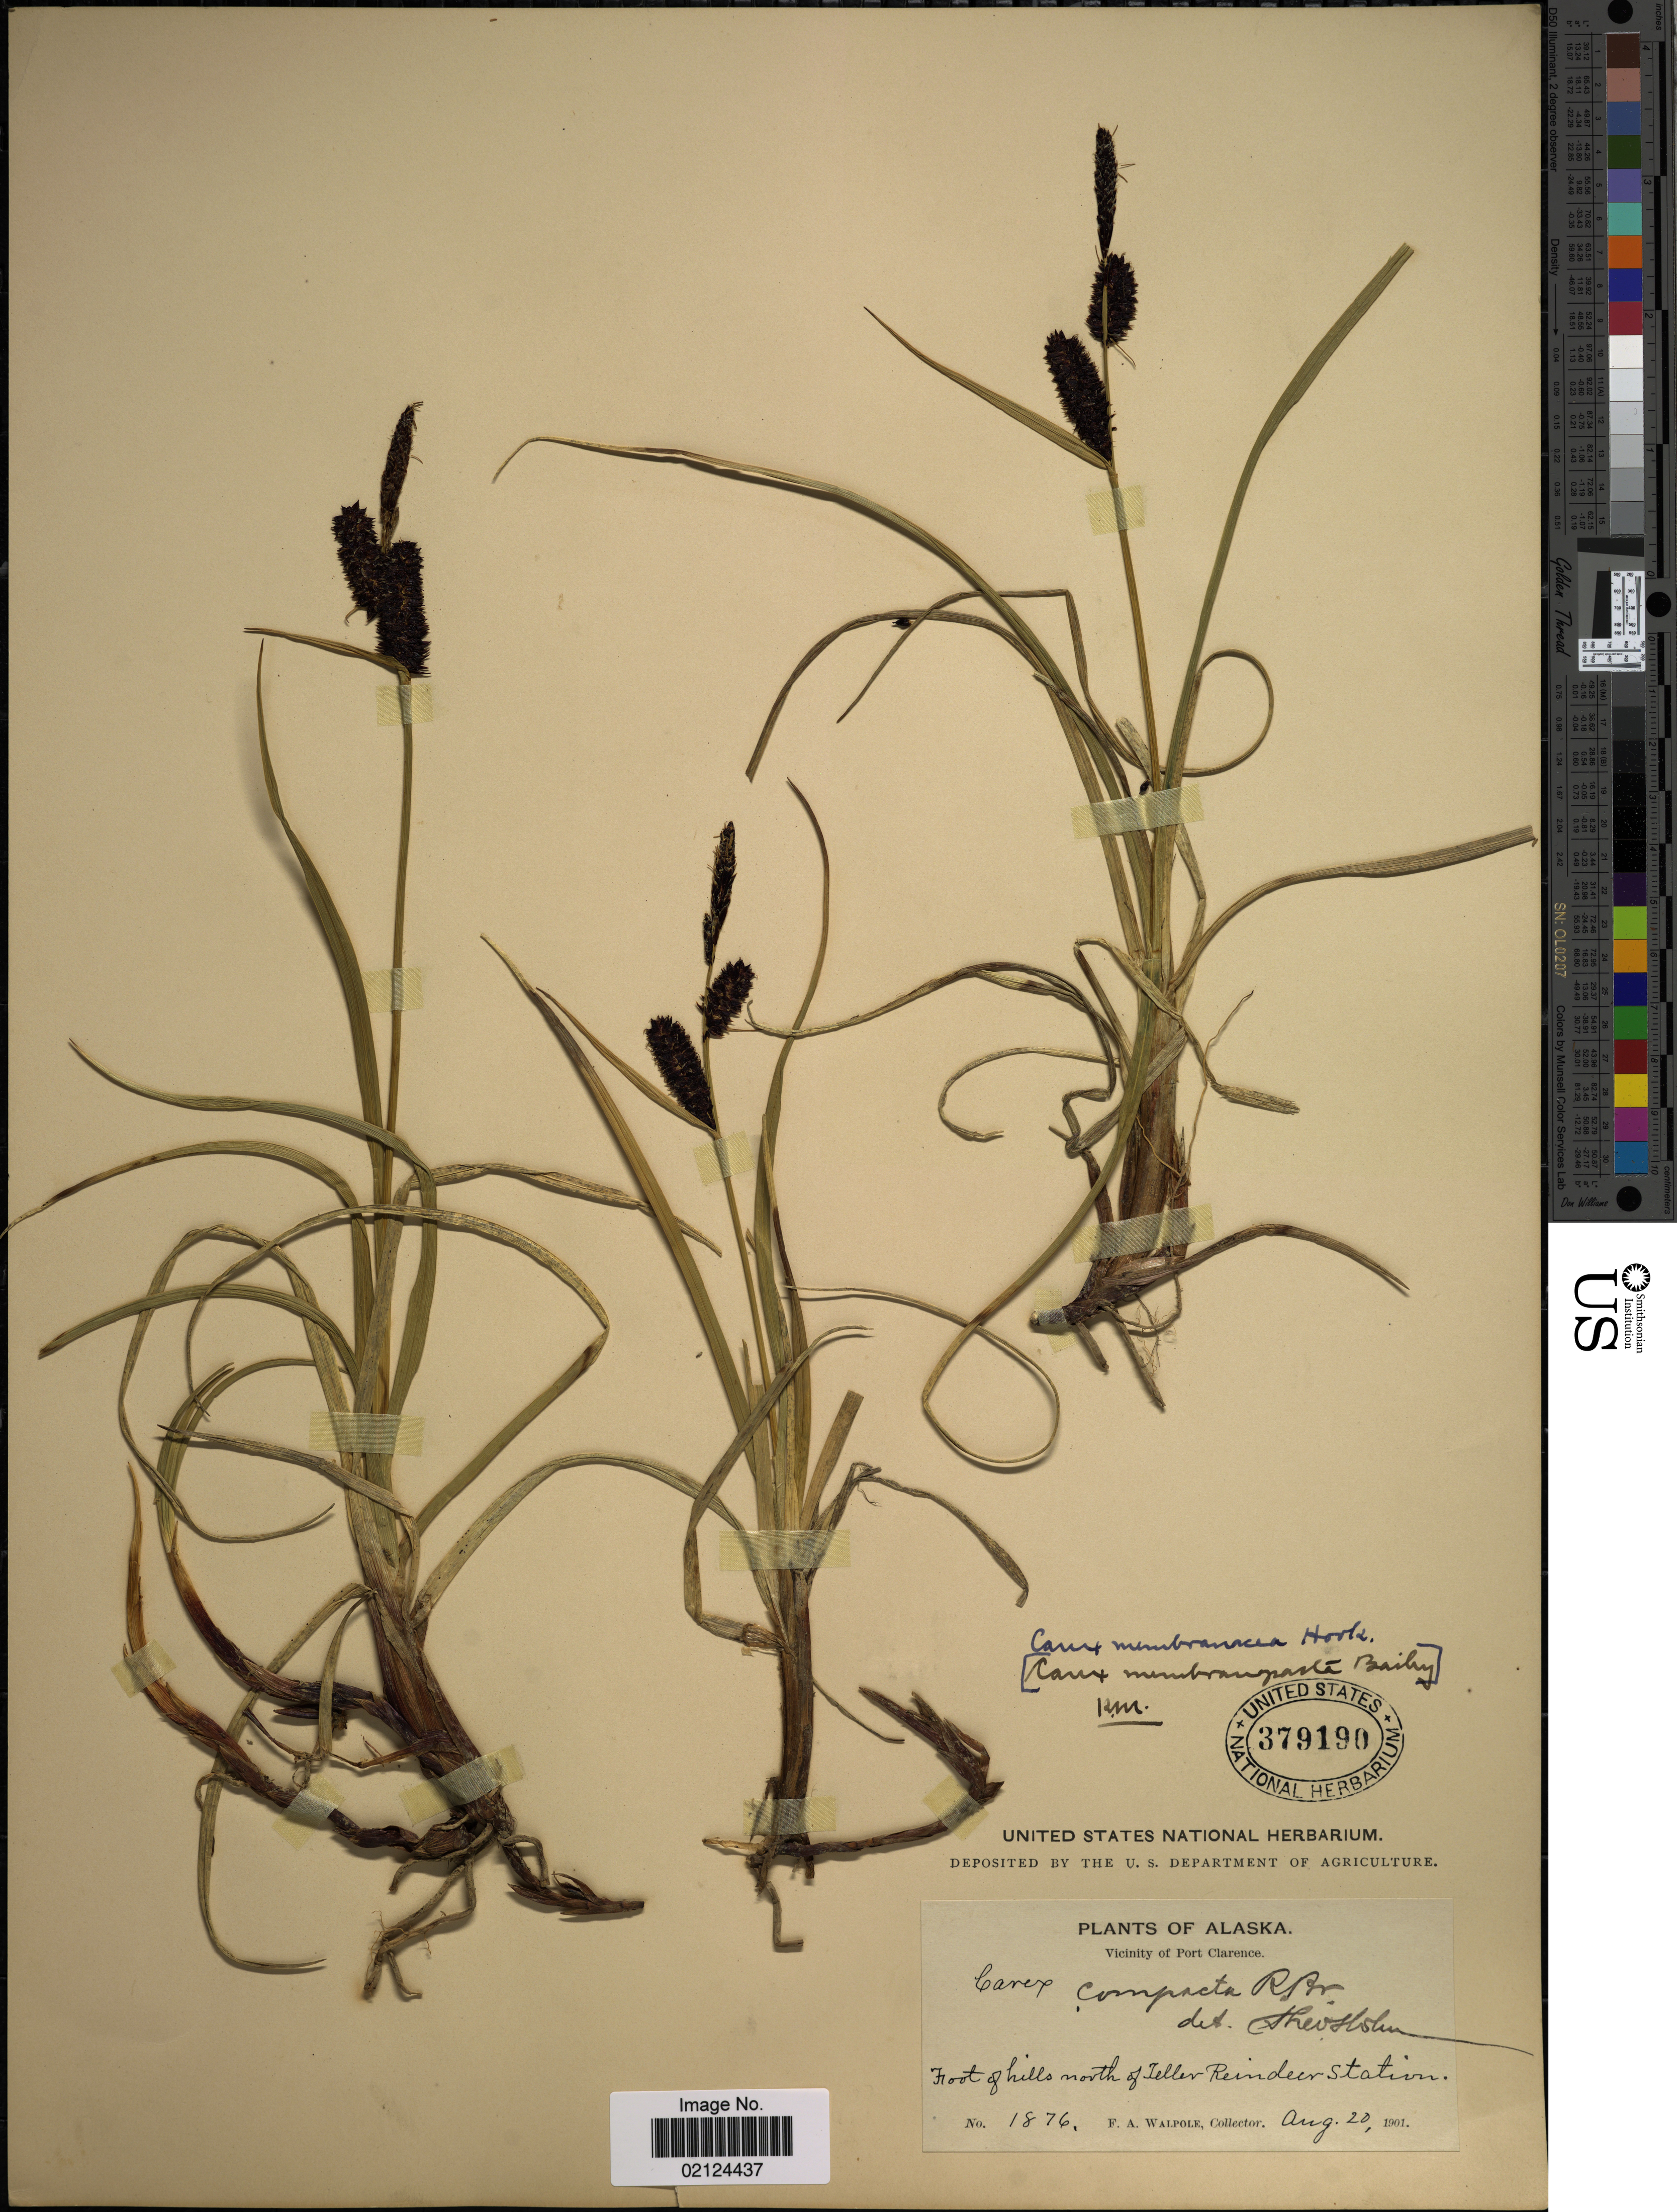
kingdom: Plantae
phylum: Tracheophyta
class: Liliopsida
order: Poales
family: Cyperaceae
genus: Carex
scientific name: Carex membranacea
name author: Hook.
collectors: F. Walpole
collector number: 1876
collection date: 1901-08-20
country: United States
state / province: Alaska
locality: Vicinity of Port Clarence, Foot of hills north of Teller Reindeer Station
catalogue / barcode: US 379190